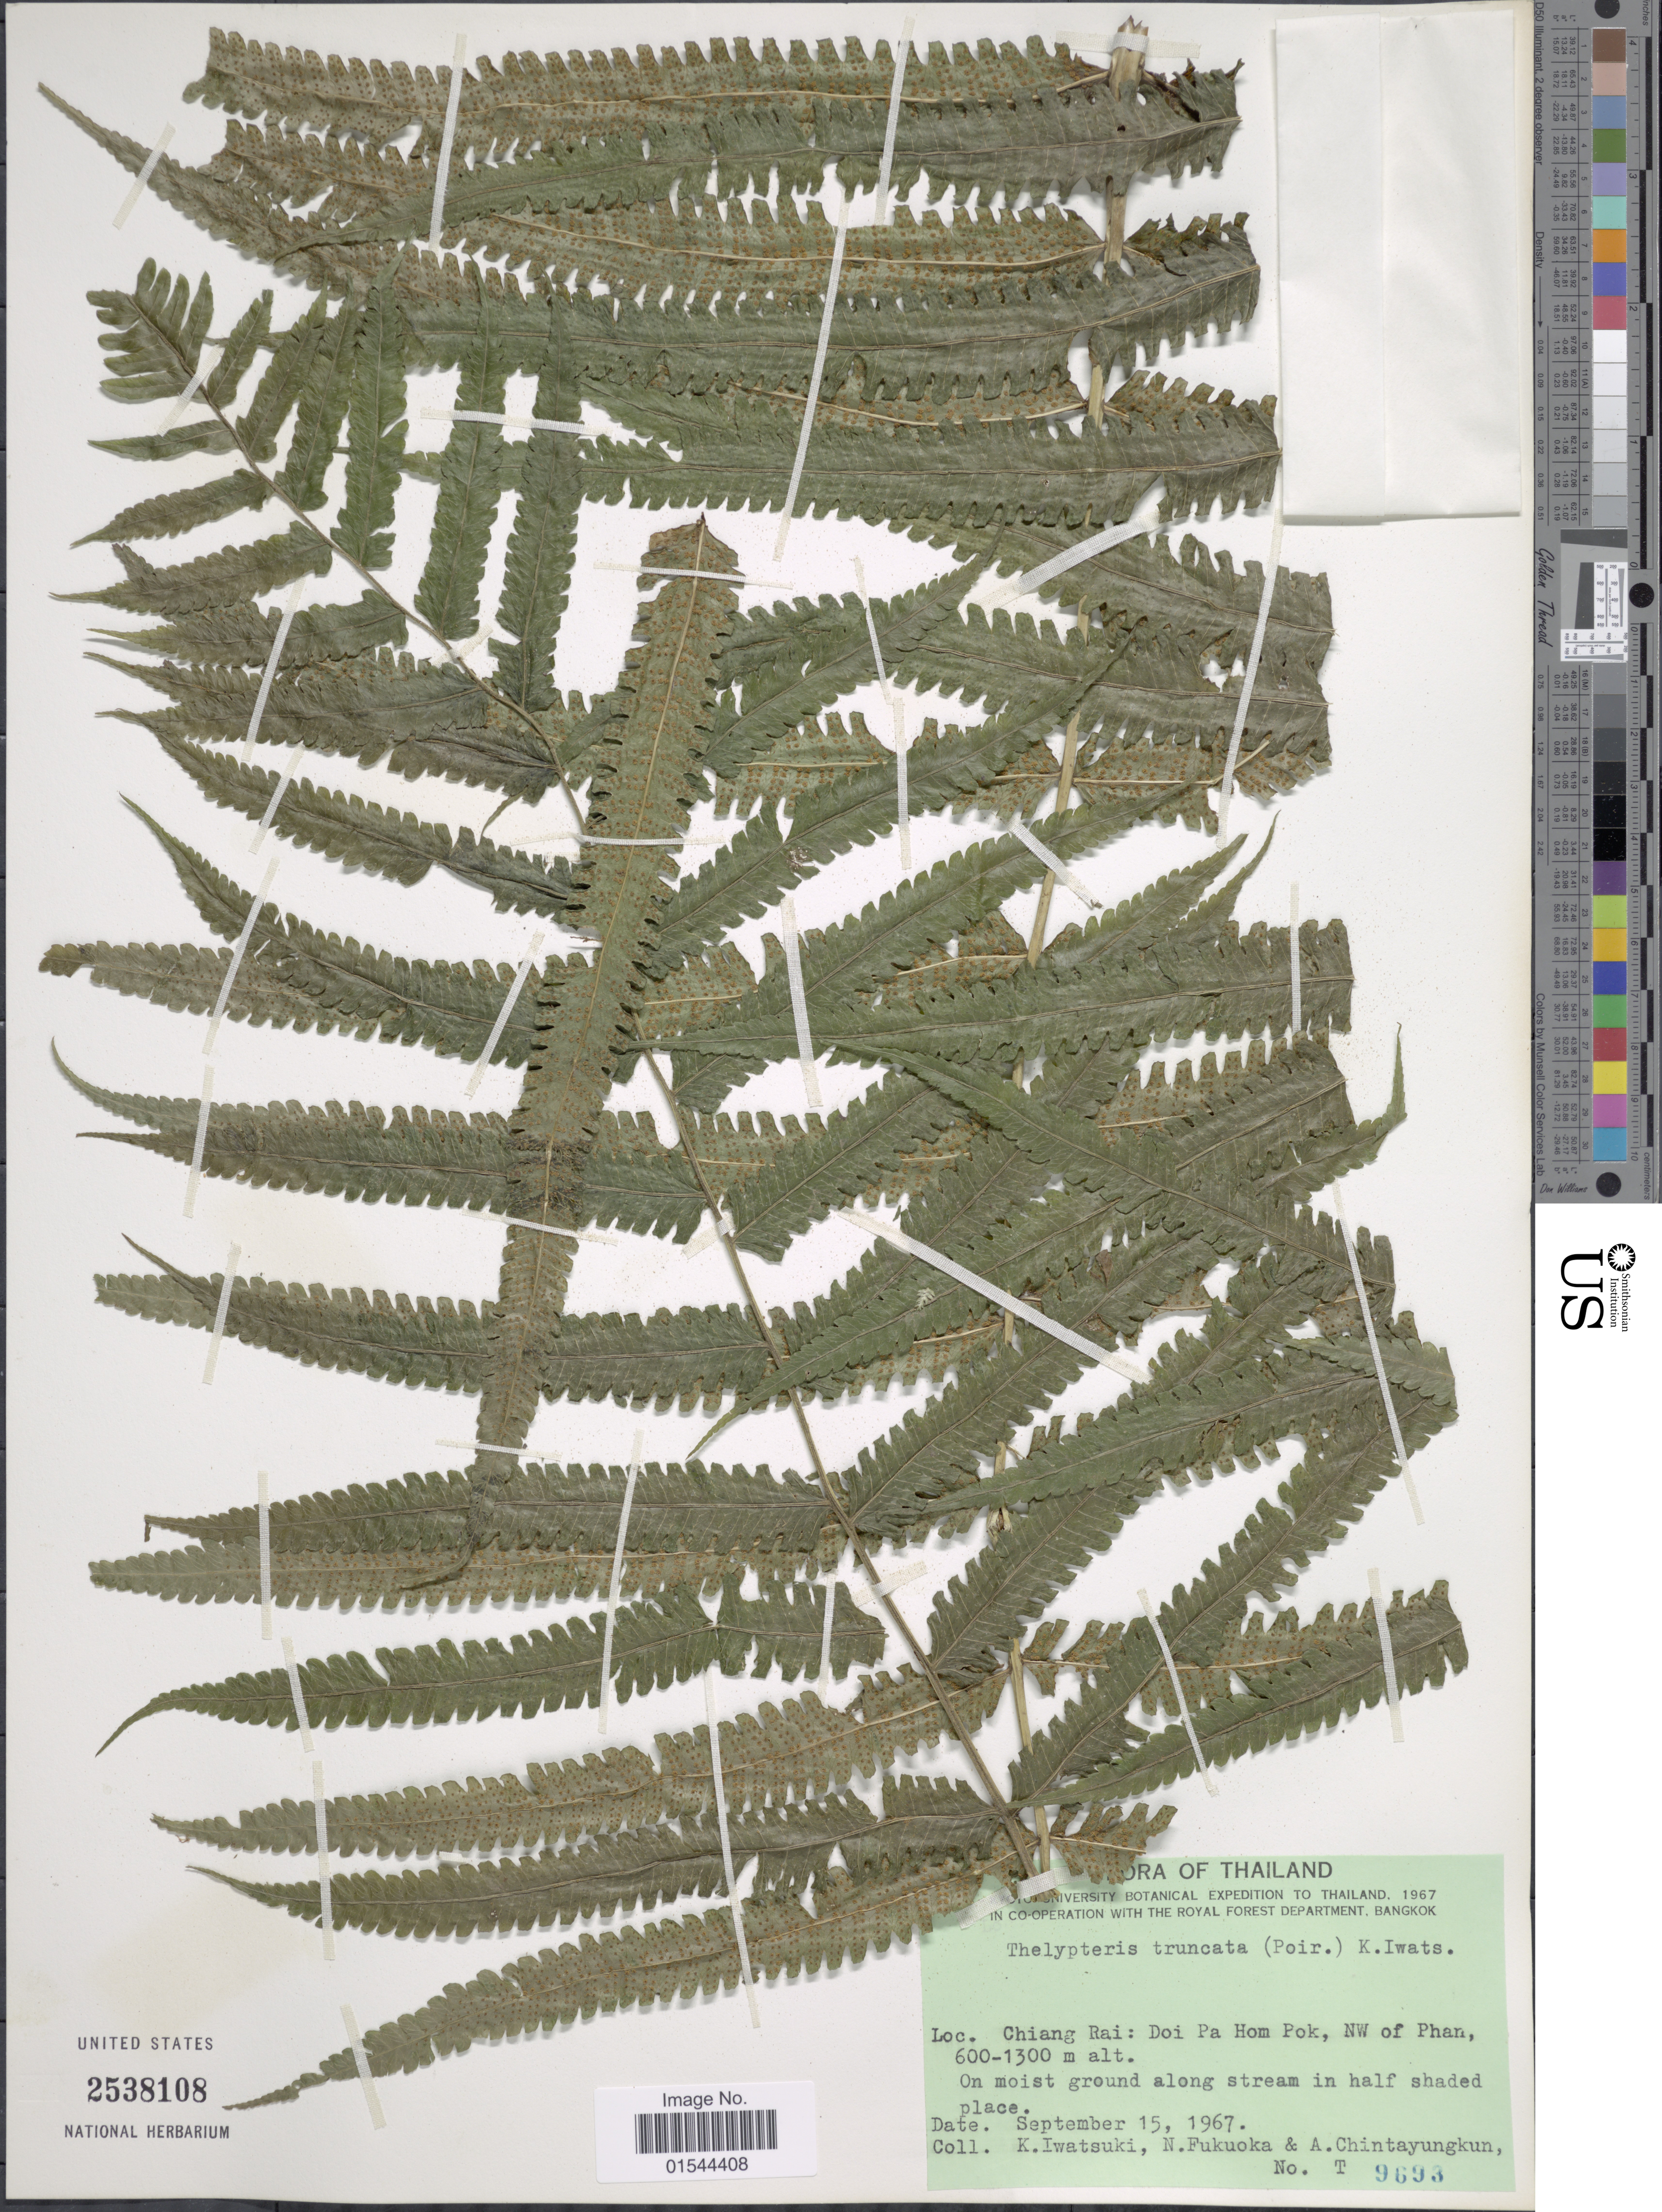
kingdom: Plantae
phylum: Tracheophyta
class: Polypodiopsida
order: Polypodiales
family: Thelypteridaceae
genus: Pneumatopteris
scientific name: Pneumatopteris truncata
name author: (Poir.) Holttum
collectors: K. Iwatsuki, N. Fukuoka & A. Chintayungkun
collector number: T9693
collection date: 1967-09-15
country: Thailand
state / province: Chiang Rai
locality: Chiang Rai: Doi Pa Hom Pok, NW of Phan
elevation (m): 600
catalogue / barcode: US 2538108